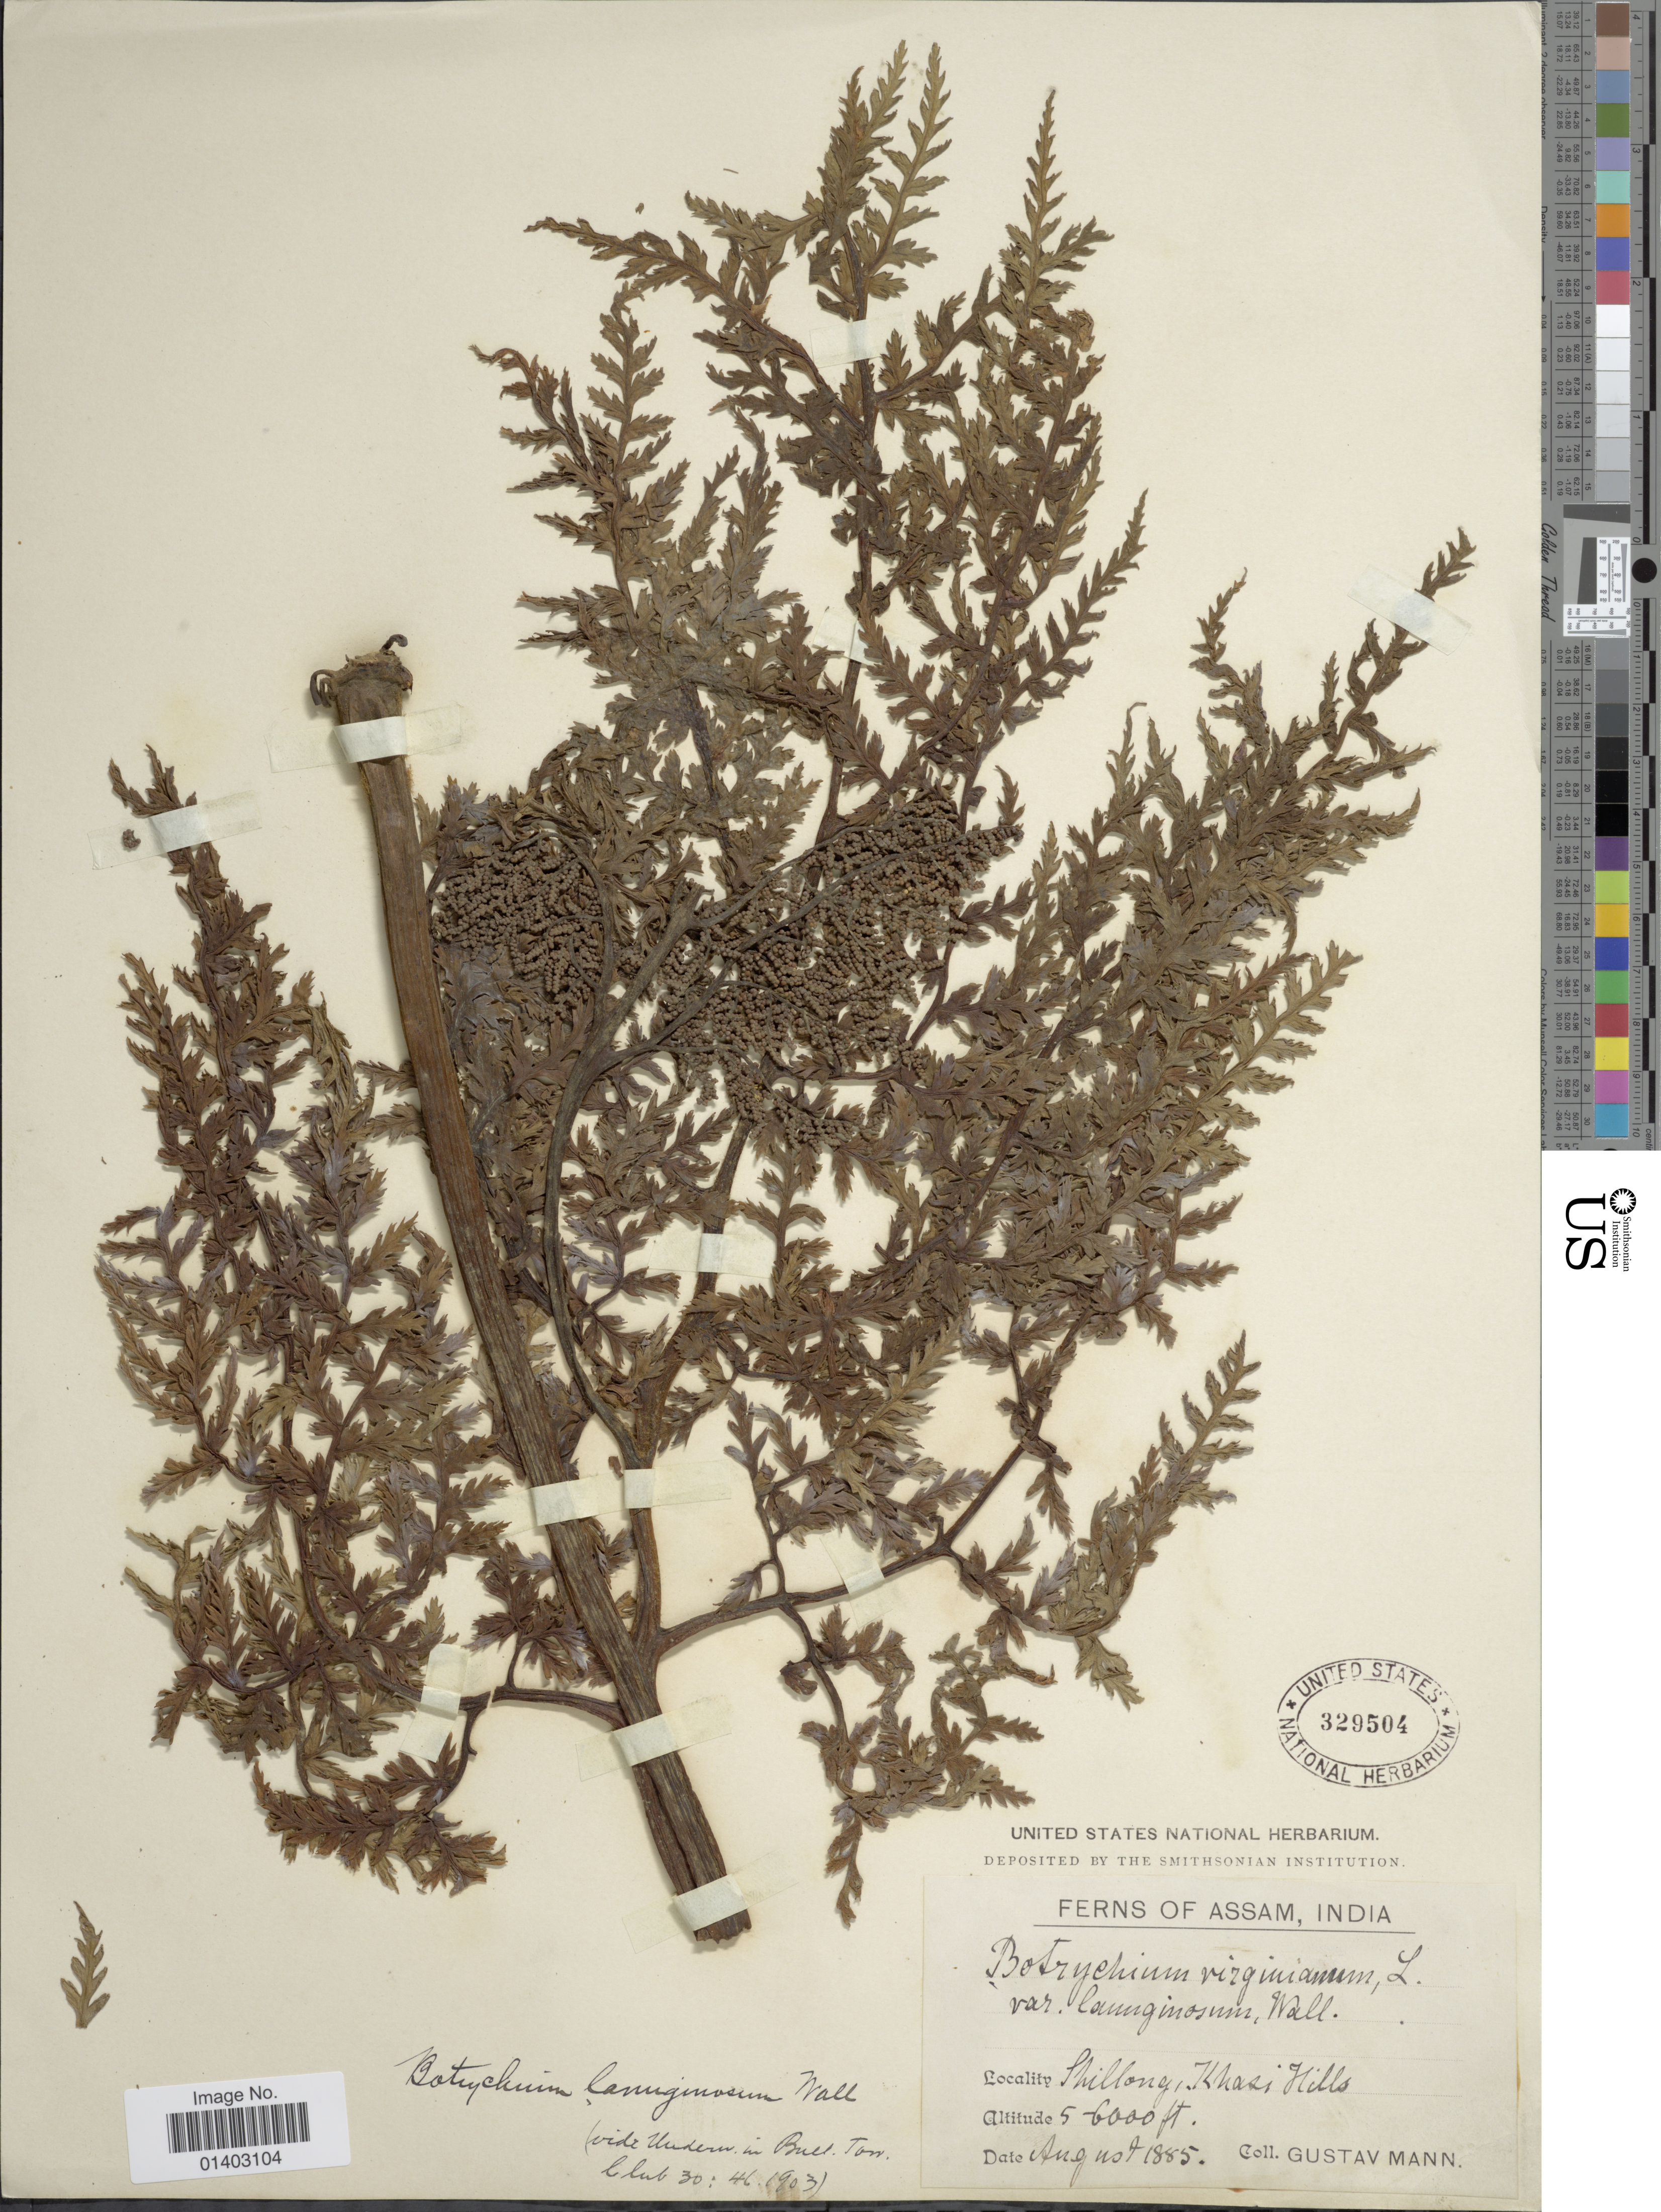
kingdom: Plantae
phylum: Tracheophyta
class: Polypodiopsida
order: Ophioglossales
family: Ophioglossaceae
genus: Botrychium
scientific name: Botrychium lanuginosum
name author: Wall. ex Hook. & Grev.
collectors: G. Mann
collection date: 1885-08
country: India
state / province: Meghalaya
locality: Shillong, Khasi Hills, Assam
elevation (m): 1524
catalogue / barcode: US 329504